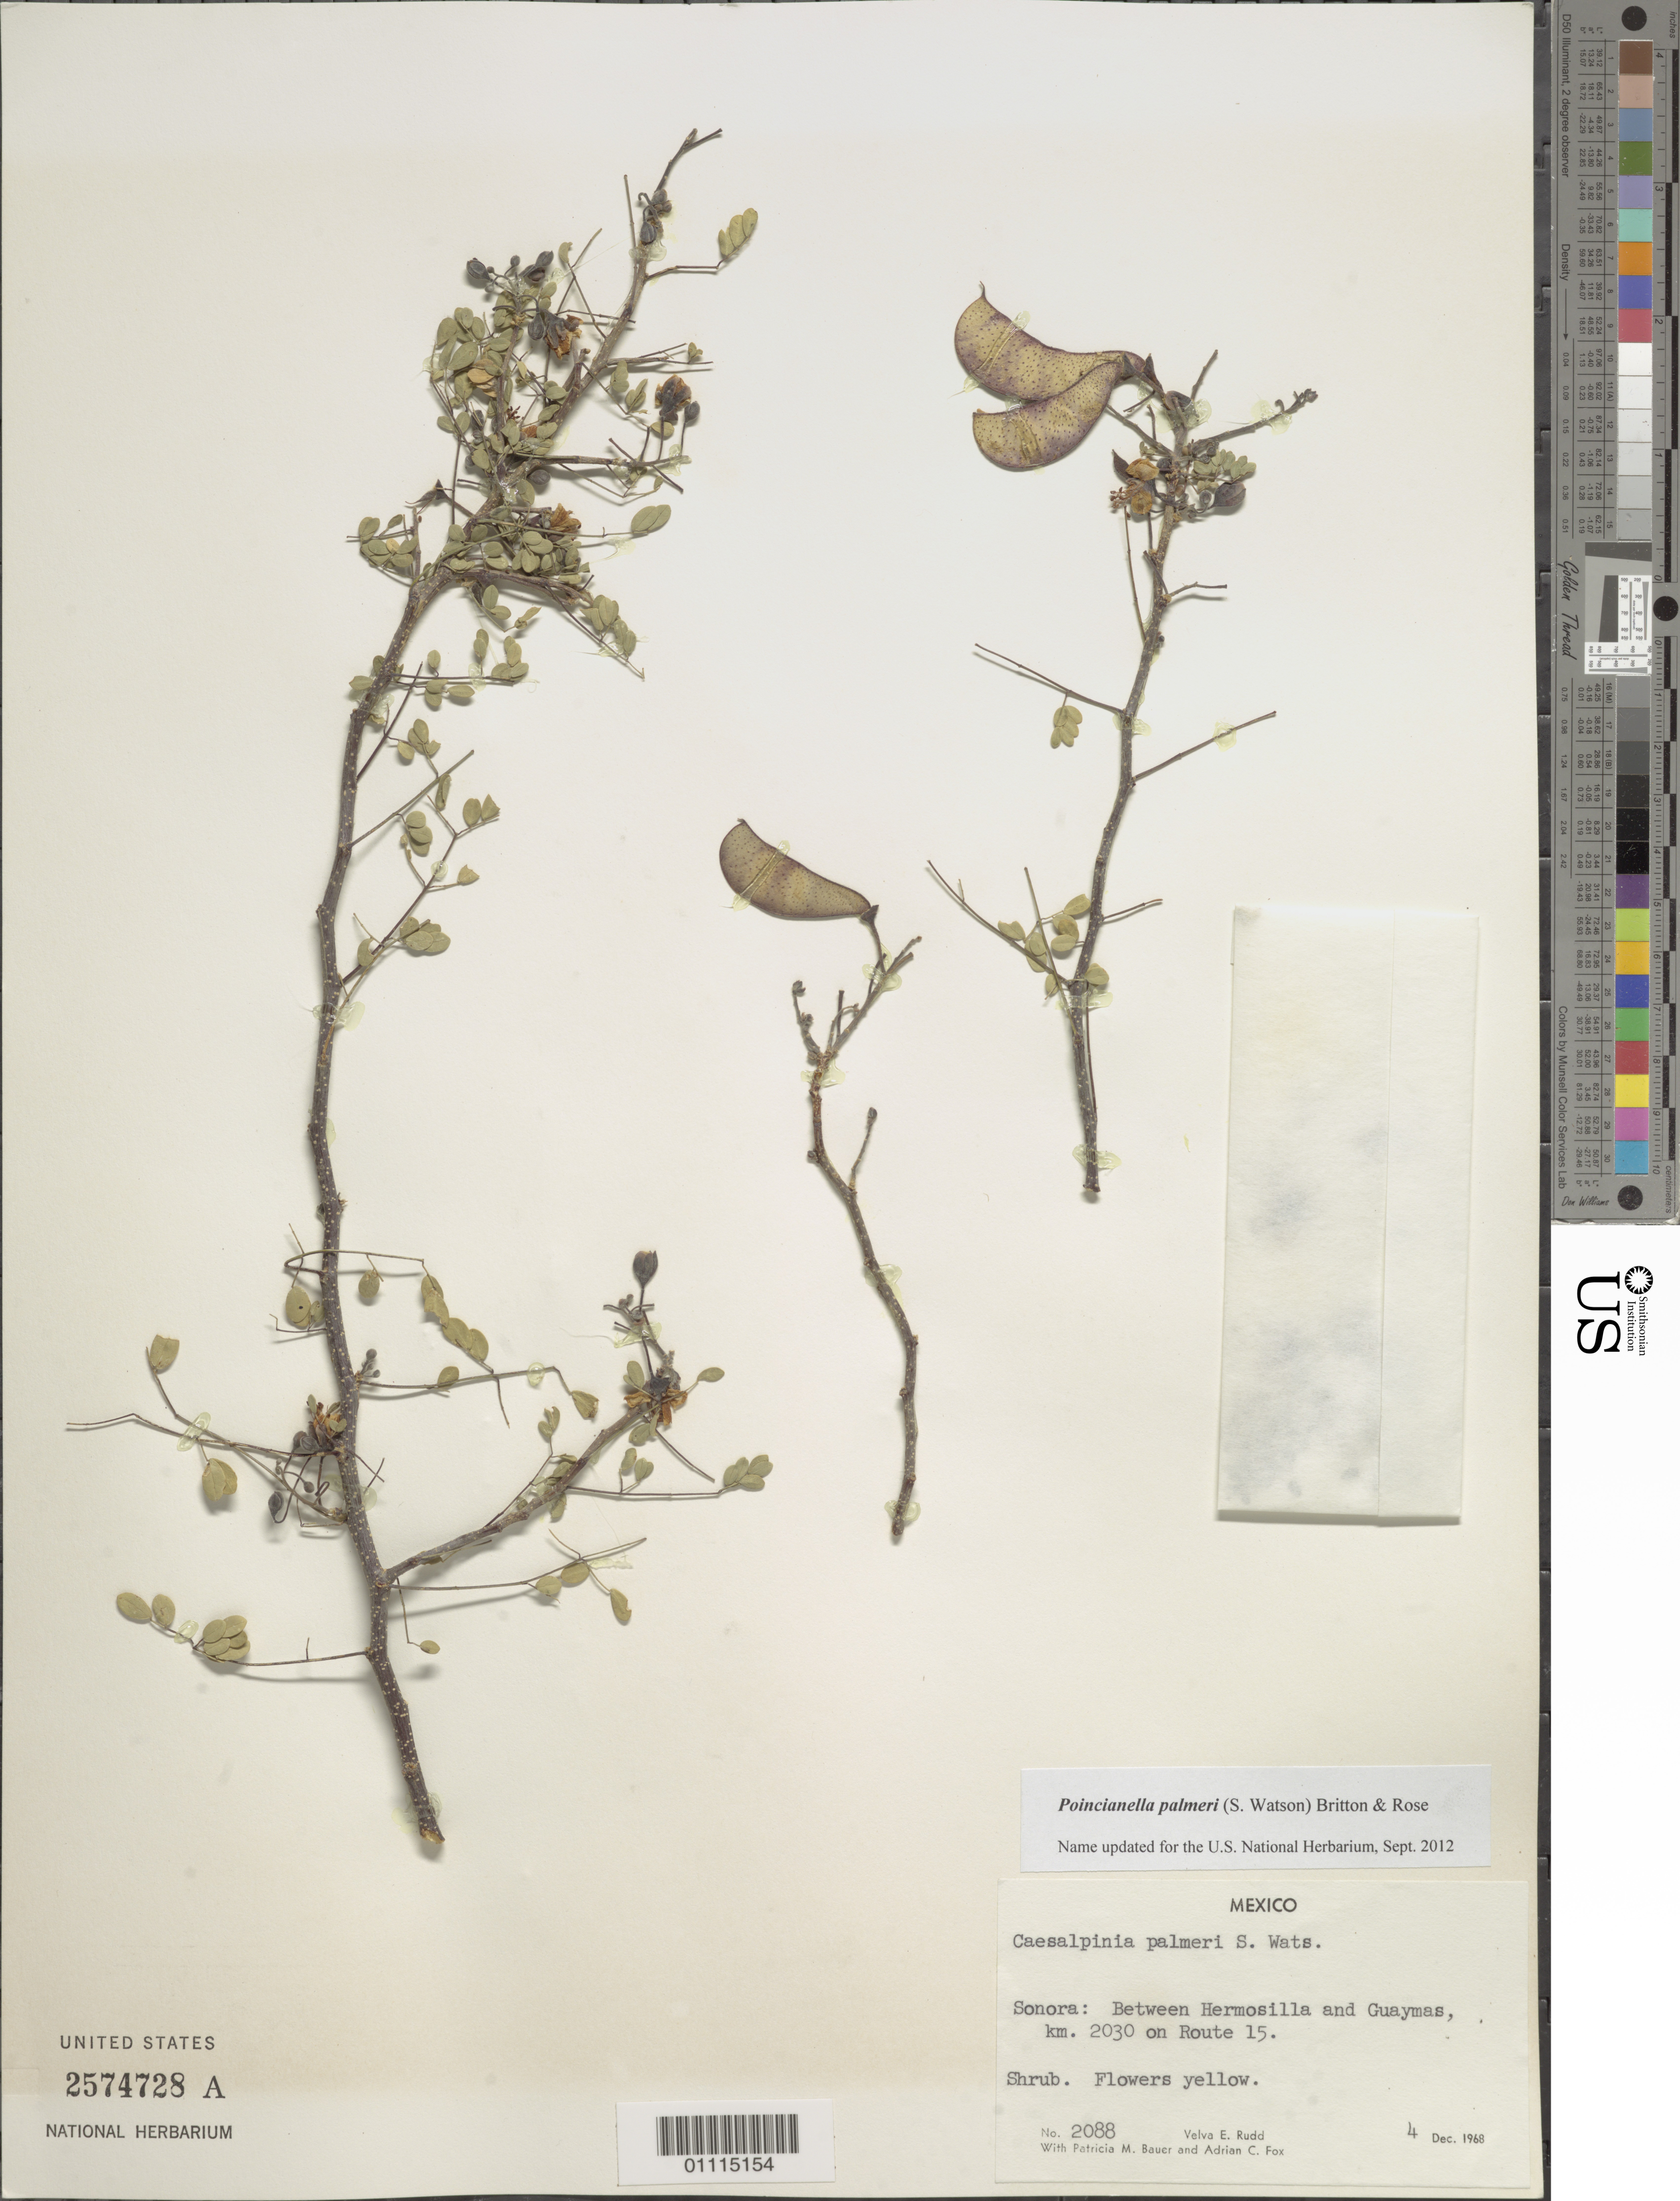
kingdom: Plantae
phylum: Tracheophyta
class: Magnoliopsida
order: Fabales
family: Fabaceae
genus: Erythrostemon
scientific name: Erythrostemon palmeri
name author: (S. Watson) Gagnon & G.P. Lewis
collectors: V. E. Rudd, P. Bauer & A. Fox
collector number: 2088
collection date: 1968-12-04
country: Mexico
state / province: Sonora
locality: Between Hermosilla and Guaymas, km 2030 on Route 15.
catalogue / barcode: US 2574728A